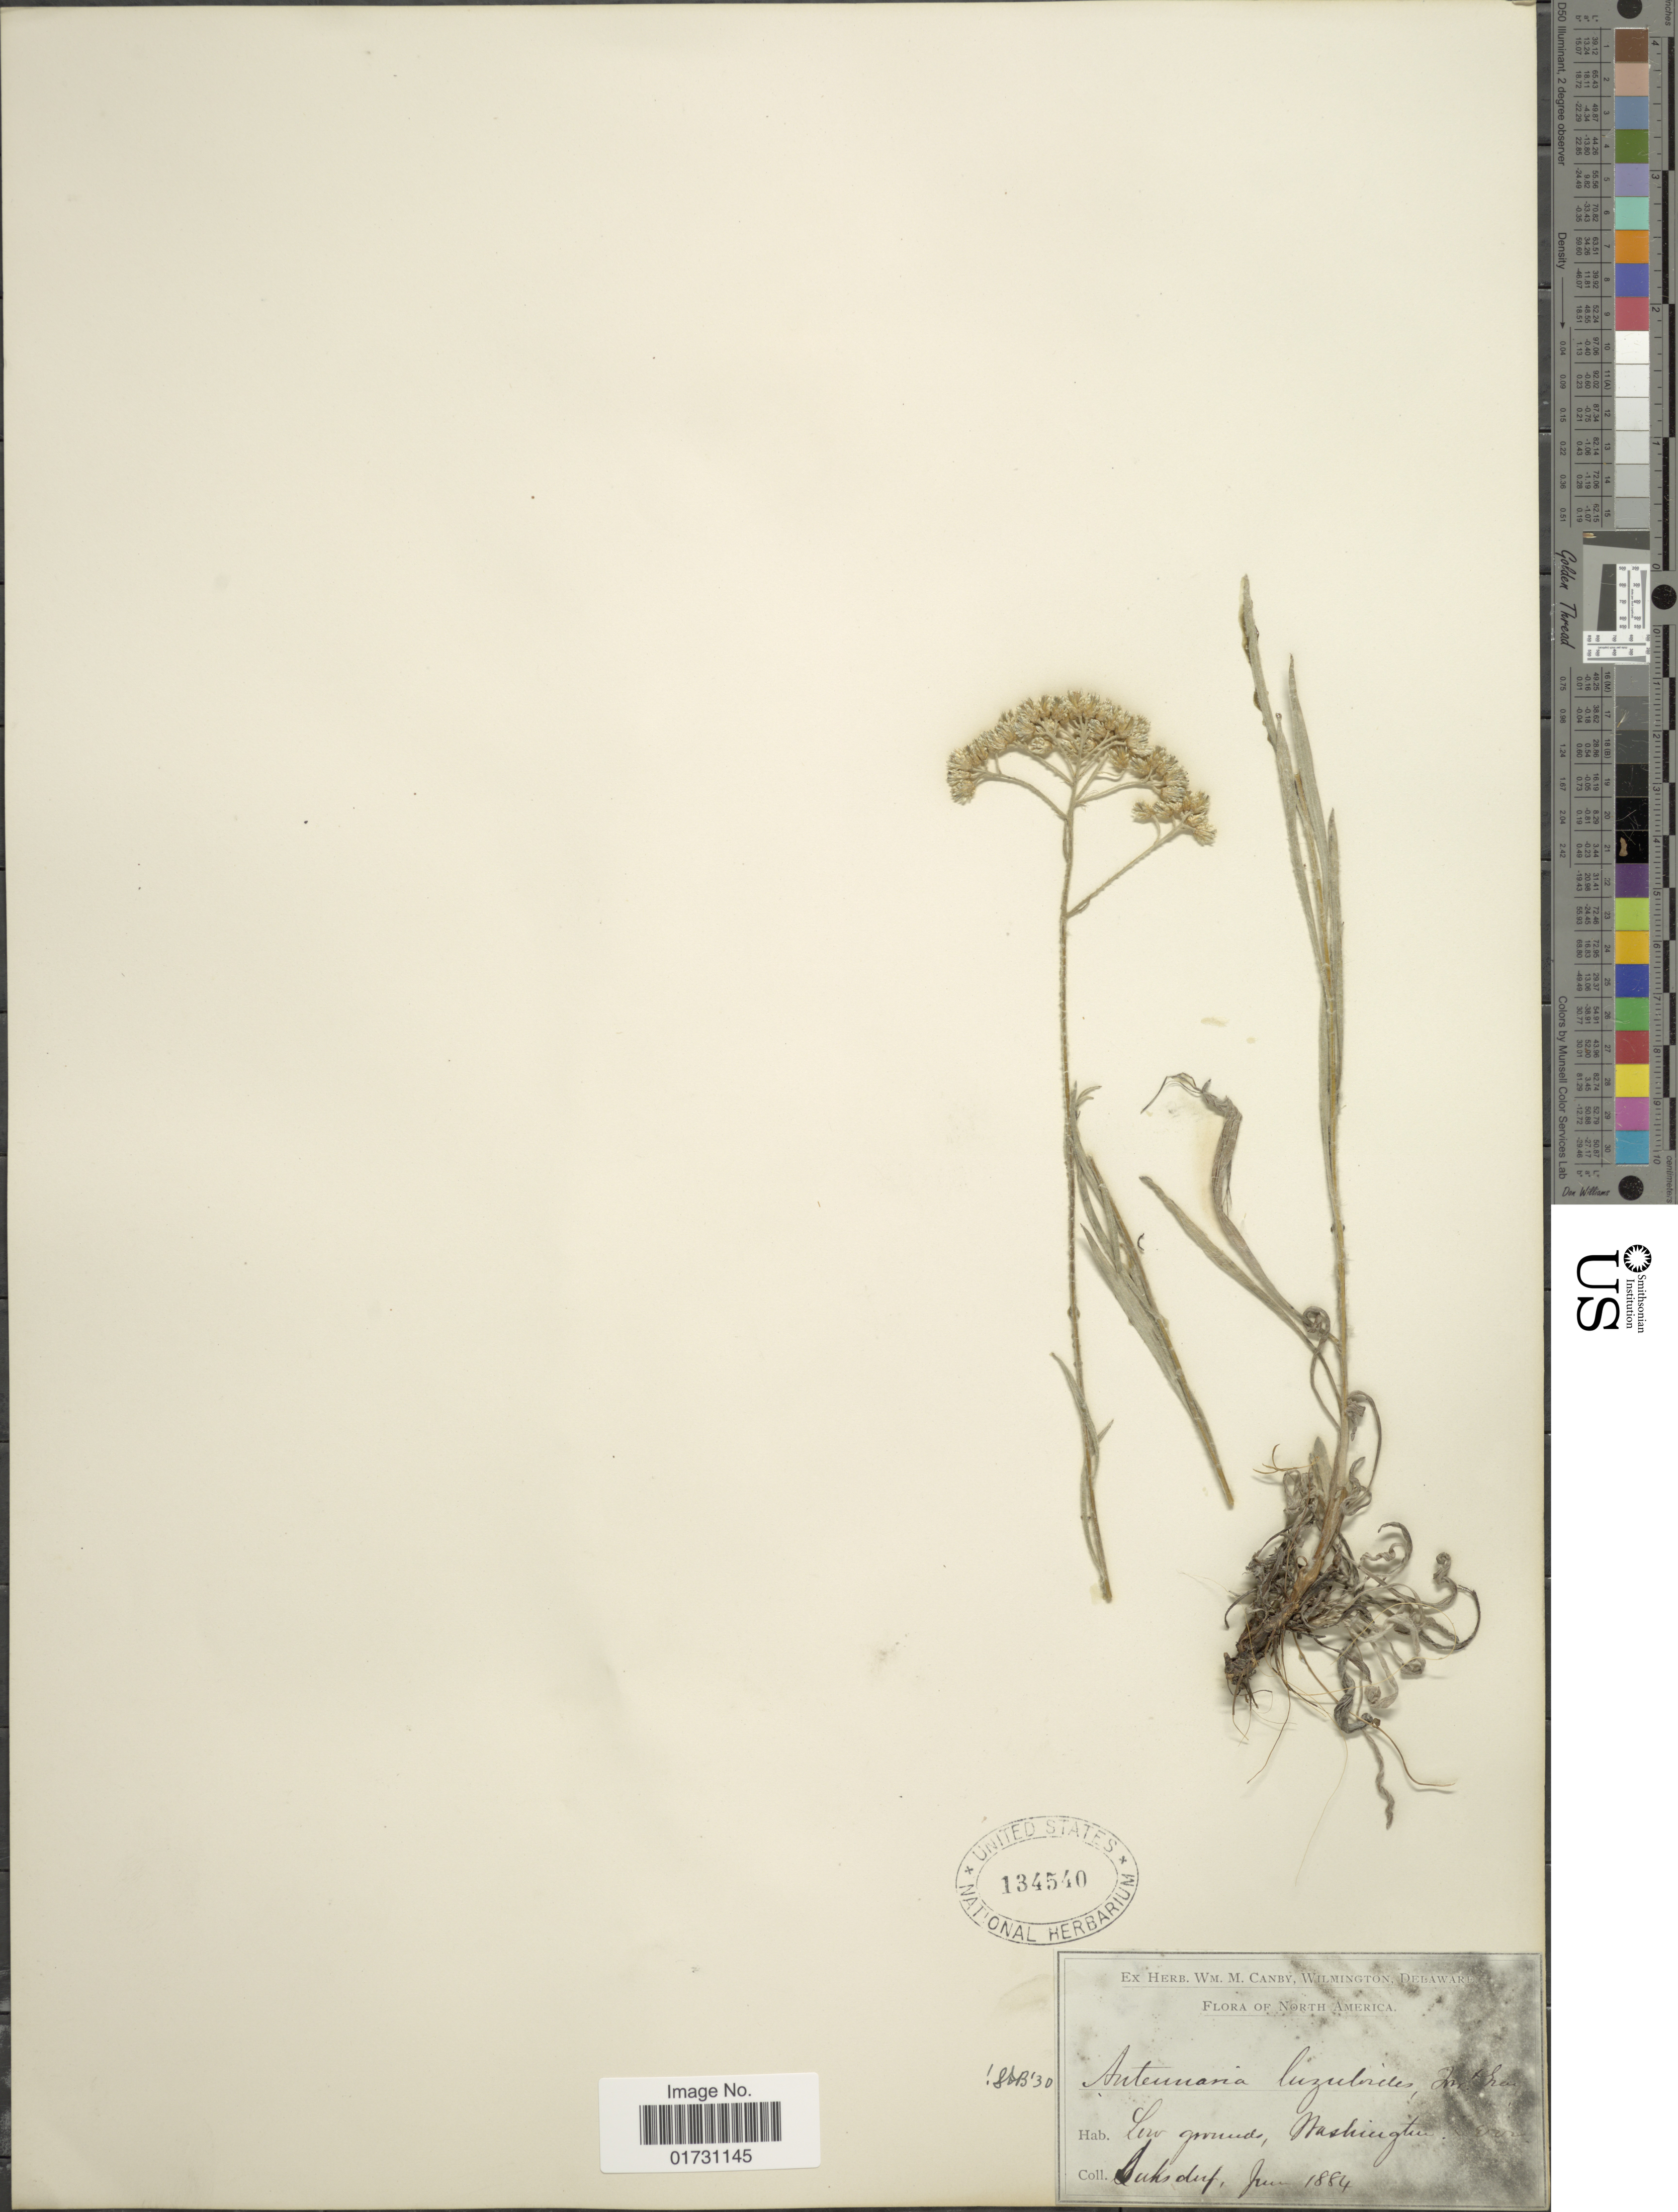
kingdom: Plantae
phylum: Tracheophyta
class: Magnoliopsida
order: Asterales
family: Asteraceae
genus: Antennaria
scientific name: Antennaria luzuloides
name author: Torr. & A. Gray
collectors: -- Suksdorf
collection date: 1884-06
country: United States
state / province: Washington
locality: Low ground, Washington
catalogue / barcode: US 134540